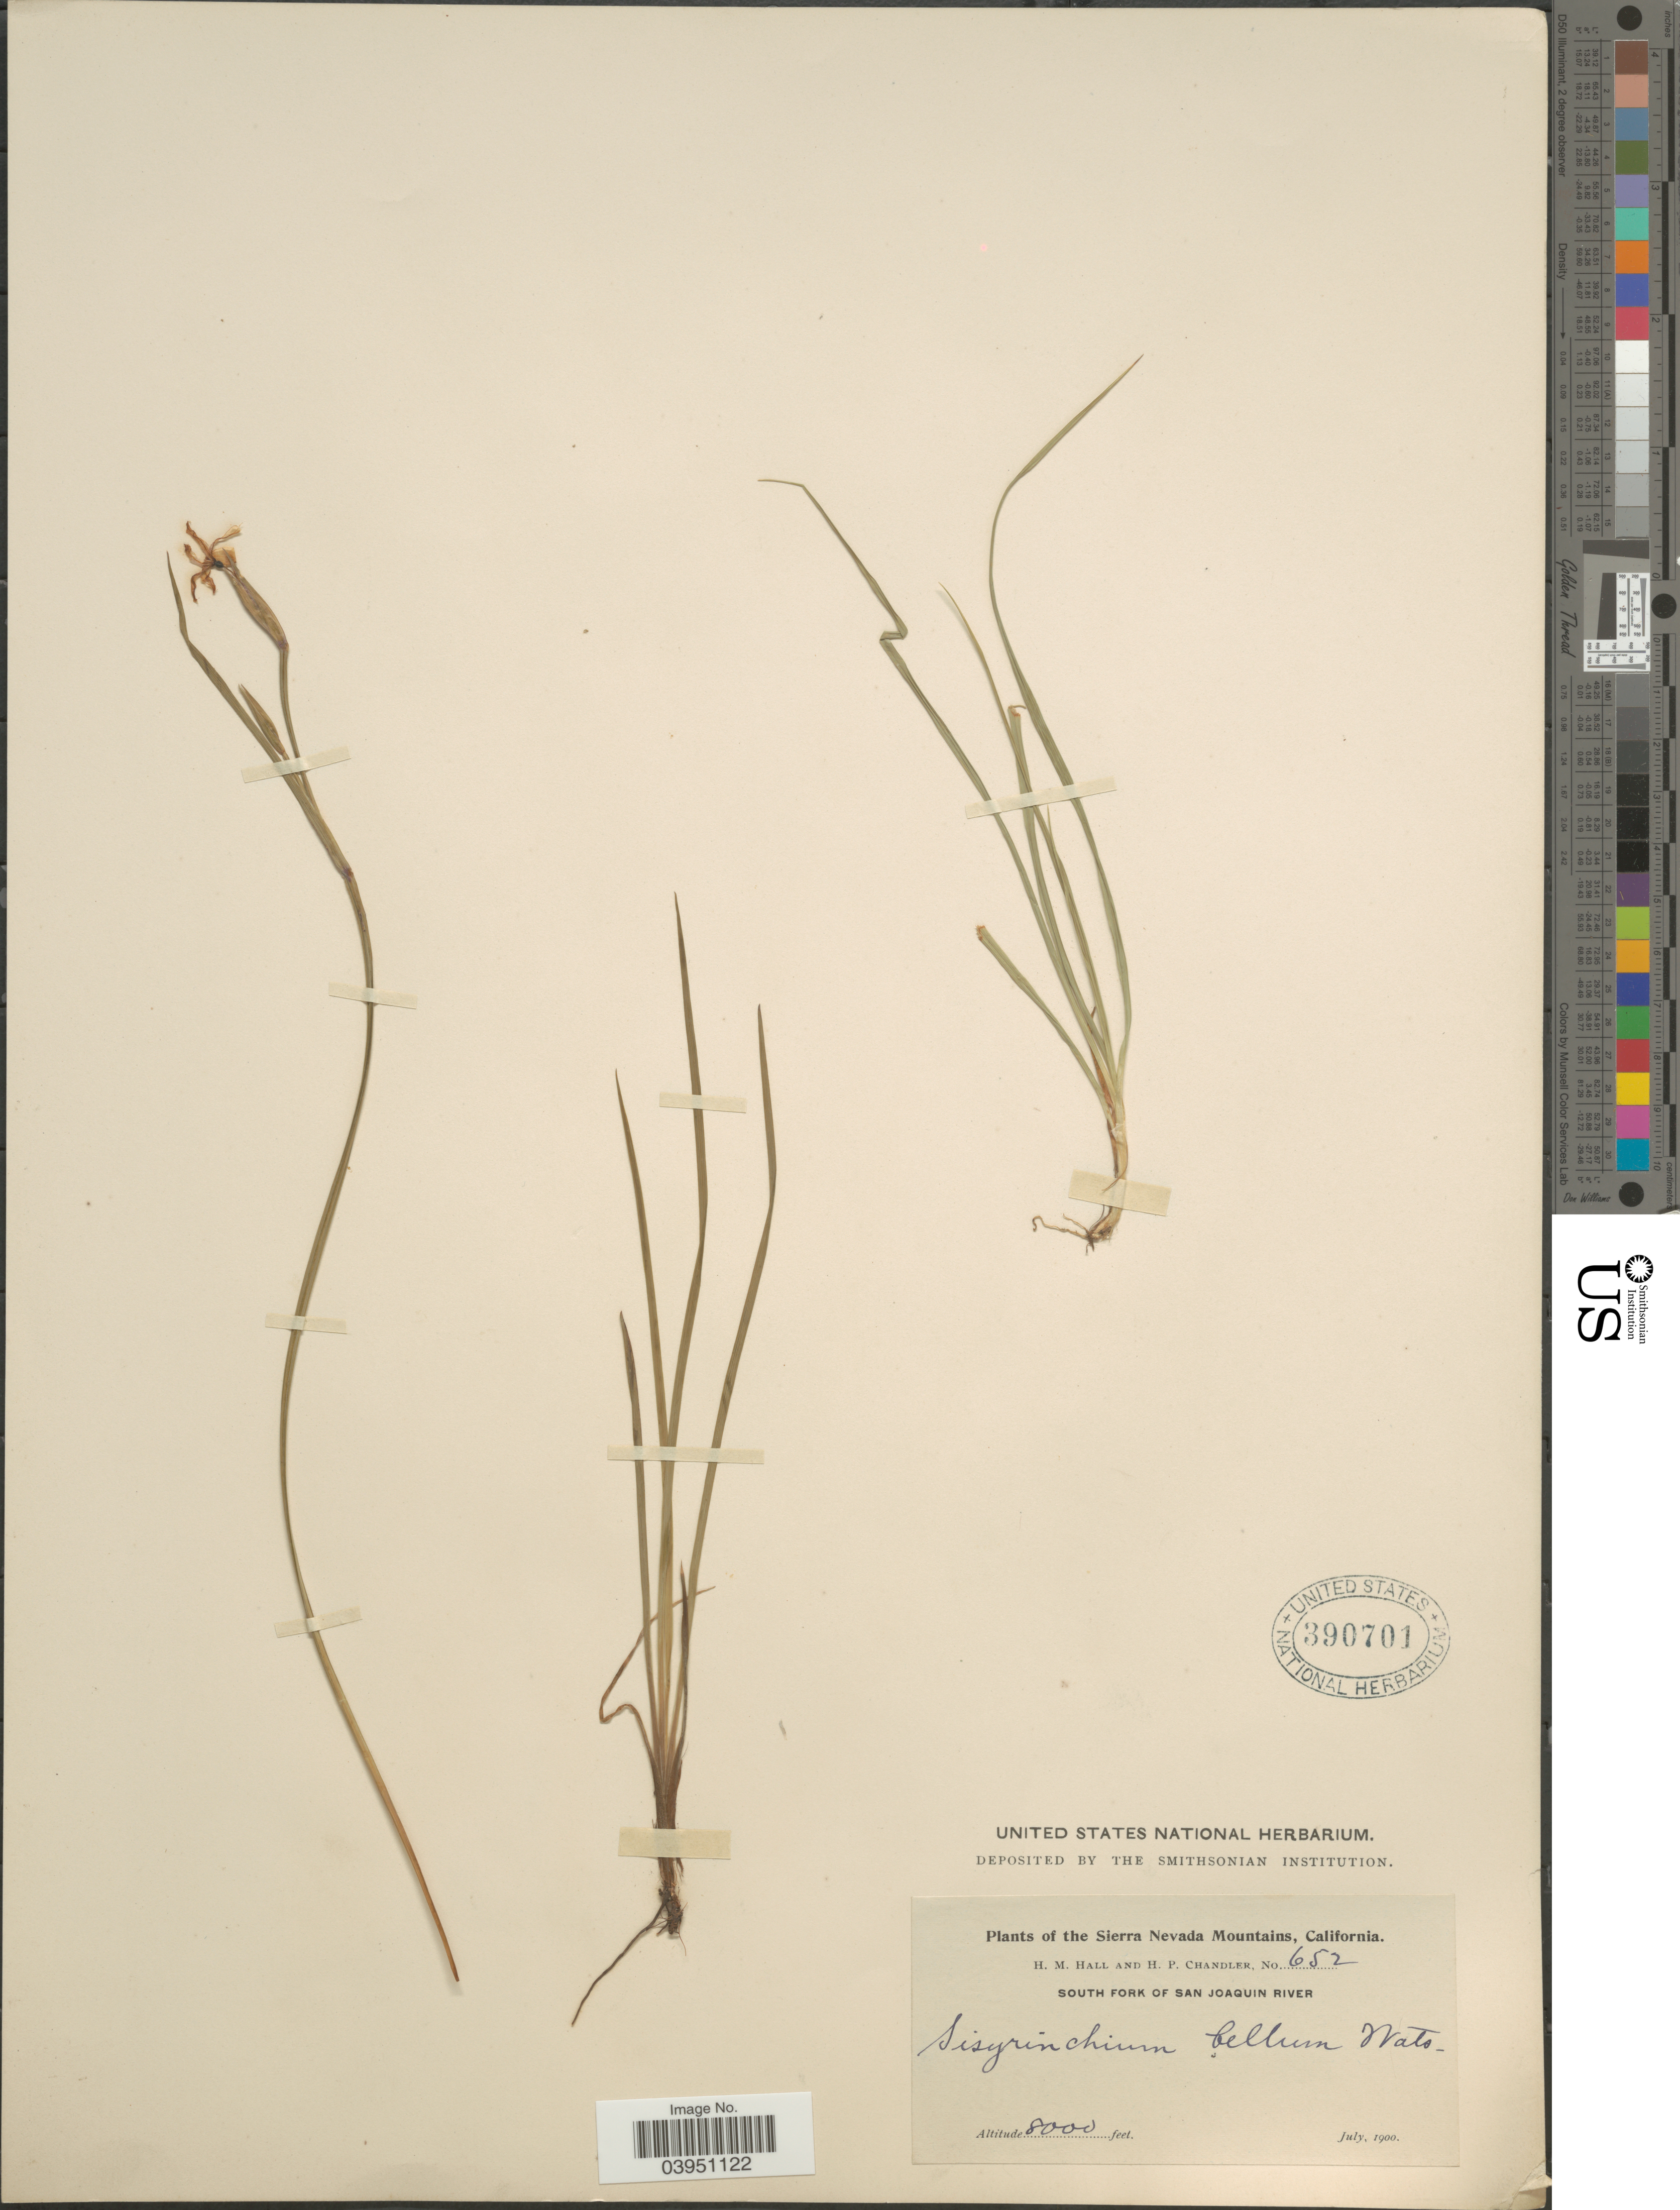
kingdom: Plantae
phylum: Tracheophyta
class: Liliopsida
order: Asparagales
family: Iridaceae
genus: Sisyrinchium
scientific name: Sisyrinchium greenei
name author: E.P. Bicknell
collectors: H. M. Hall & H. Chandler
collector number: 652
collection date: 1900-07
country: United States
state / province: California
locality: Sierra Nevada Mountains. South Fork of San Joaquin River.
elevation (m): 2438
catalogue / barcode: US 390701